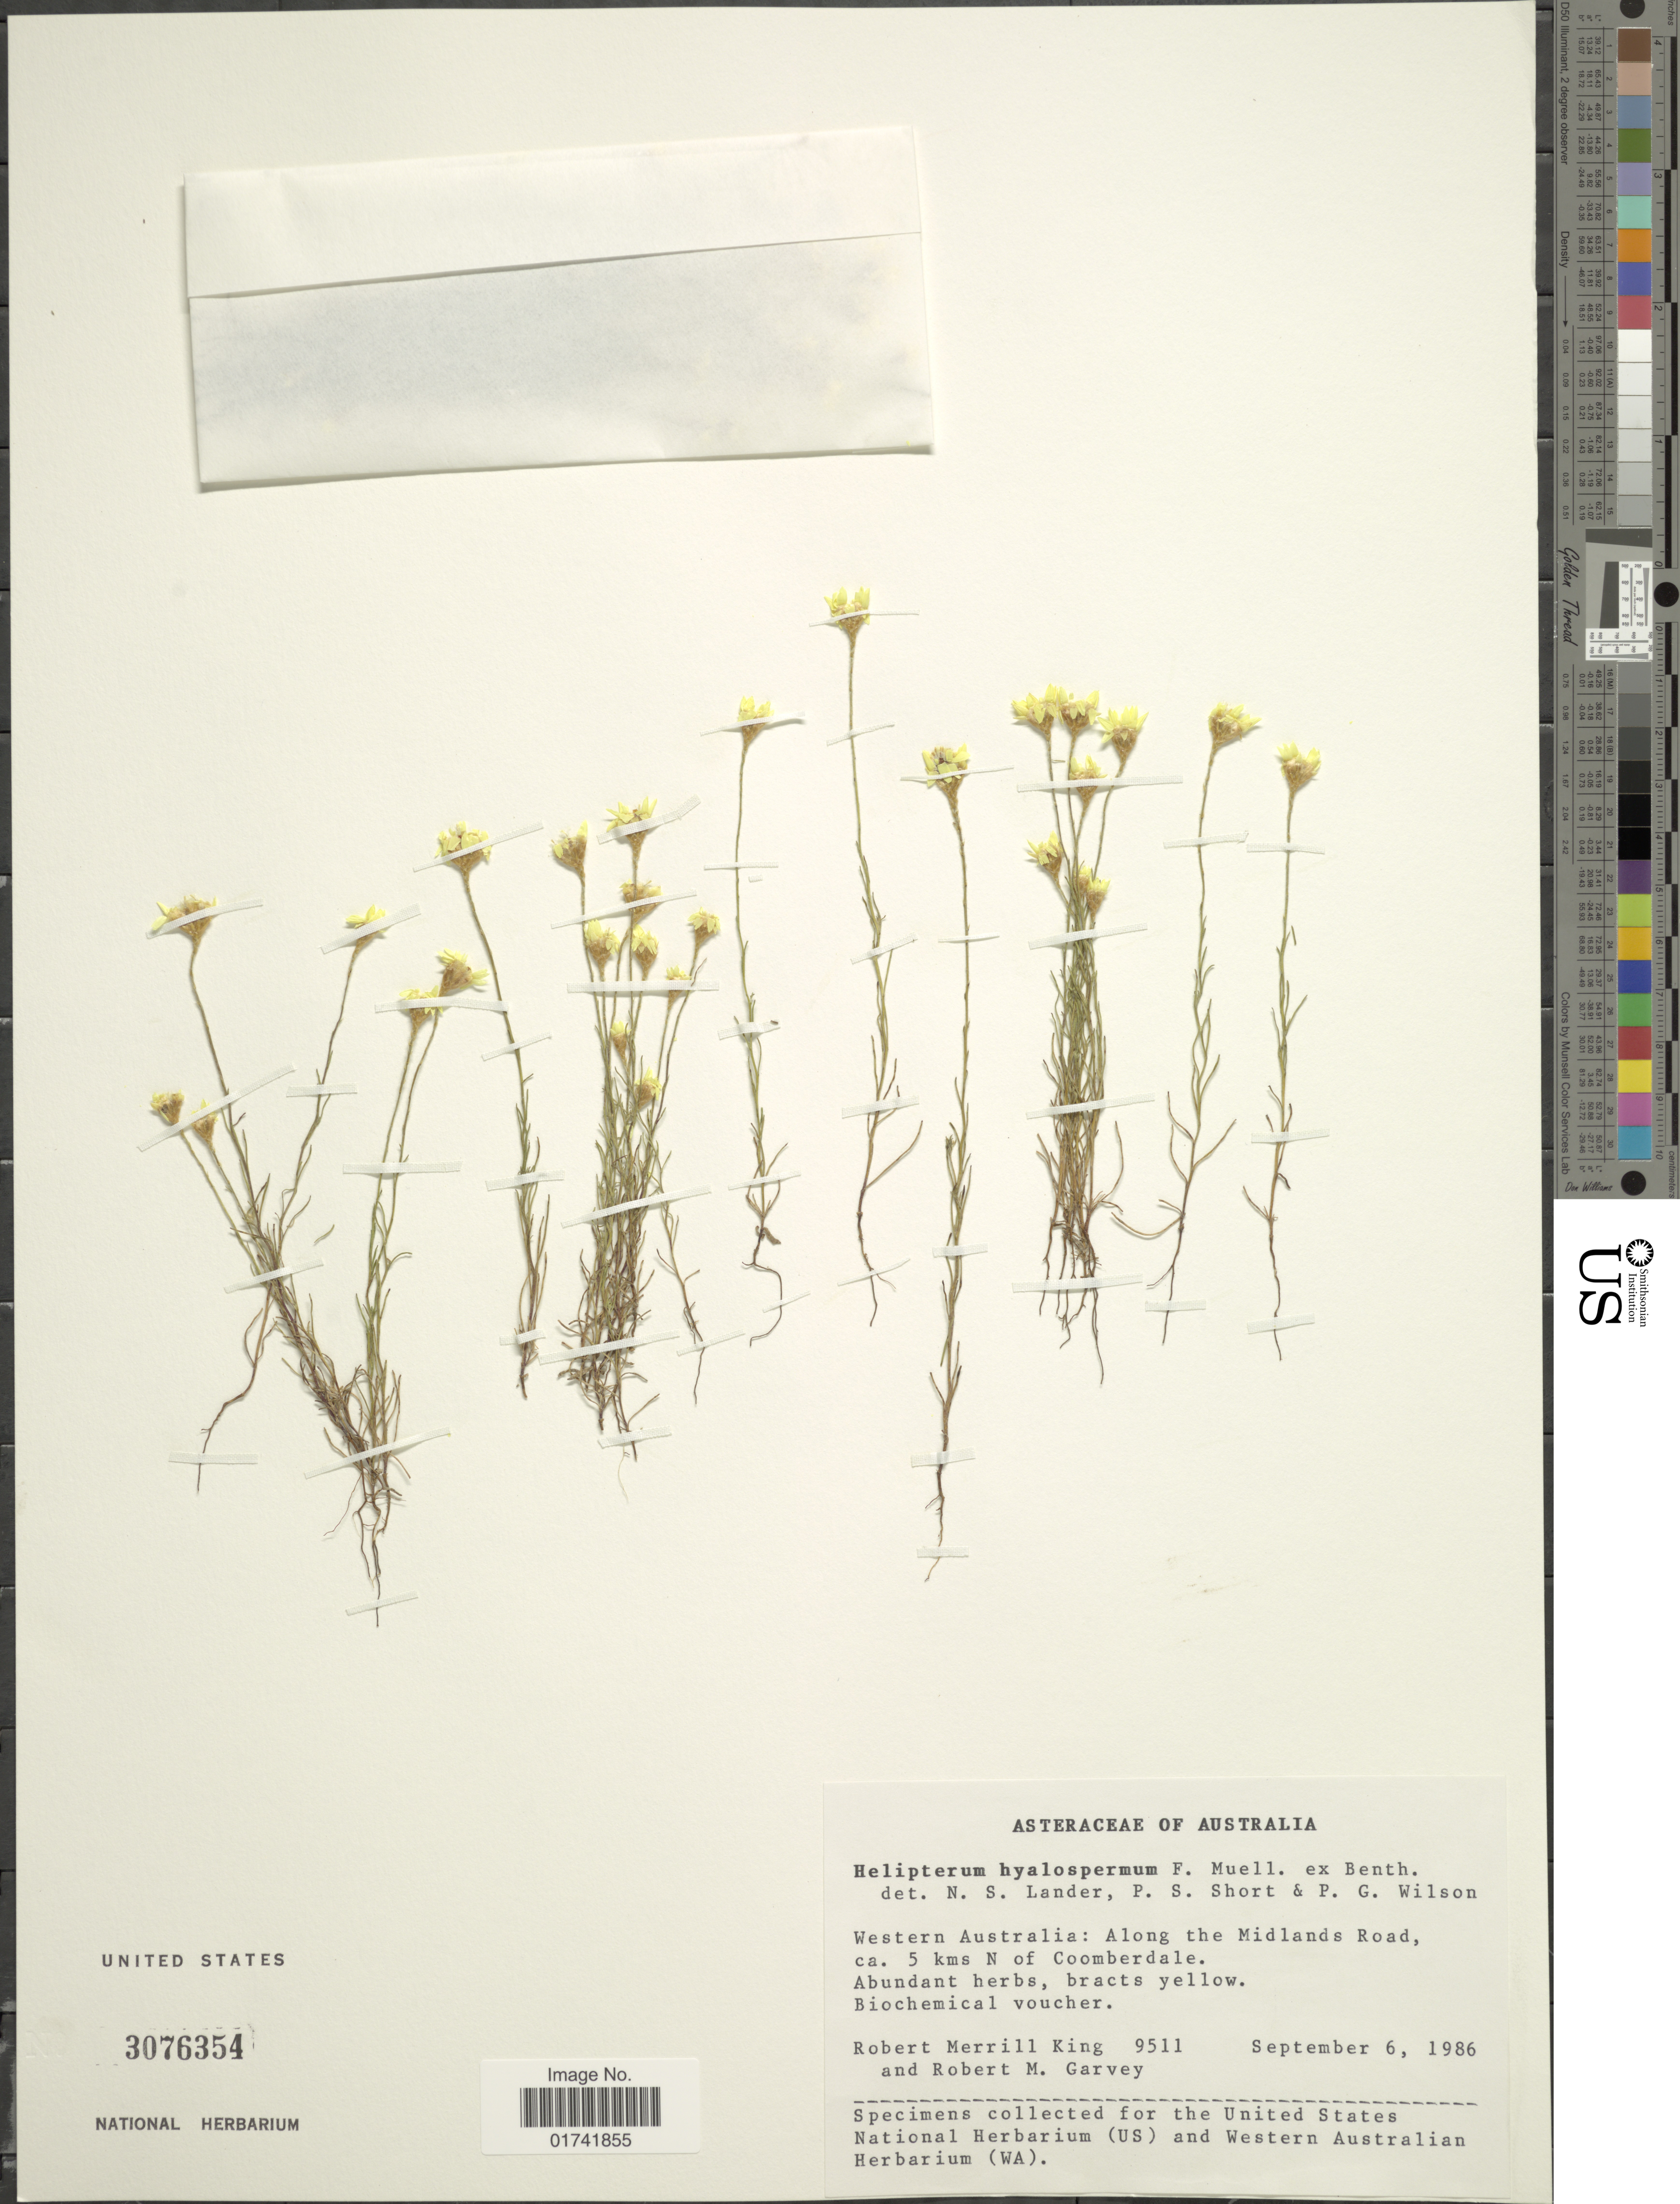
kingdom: Plantae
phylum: Tracheophyta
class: Magnoliopsida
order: Asterales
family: Asteraceae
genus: Hyalosperma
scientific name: Hyalosperma glutinosum subsp. glutinosum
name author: Steetz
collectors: R. M. King & R. Garvey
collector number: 9511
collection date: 1986-09-06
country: Australia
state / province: Western Australia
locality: Along the Midlands Road, ca. 5 kms N of Coomberdale.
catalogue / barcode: US 3076354